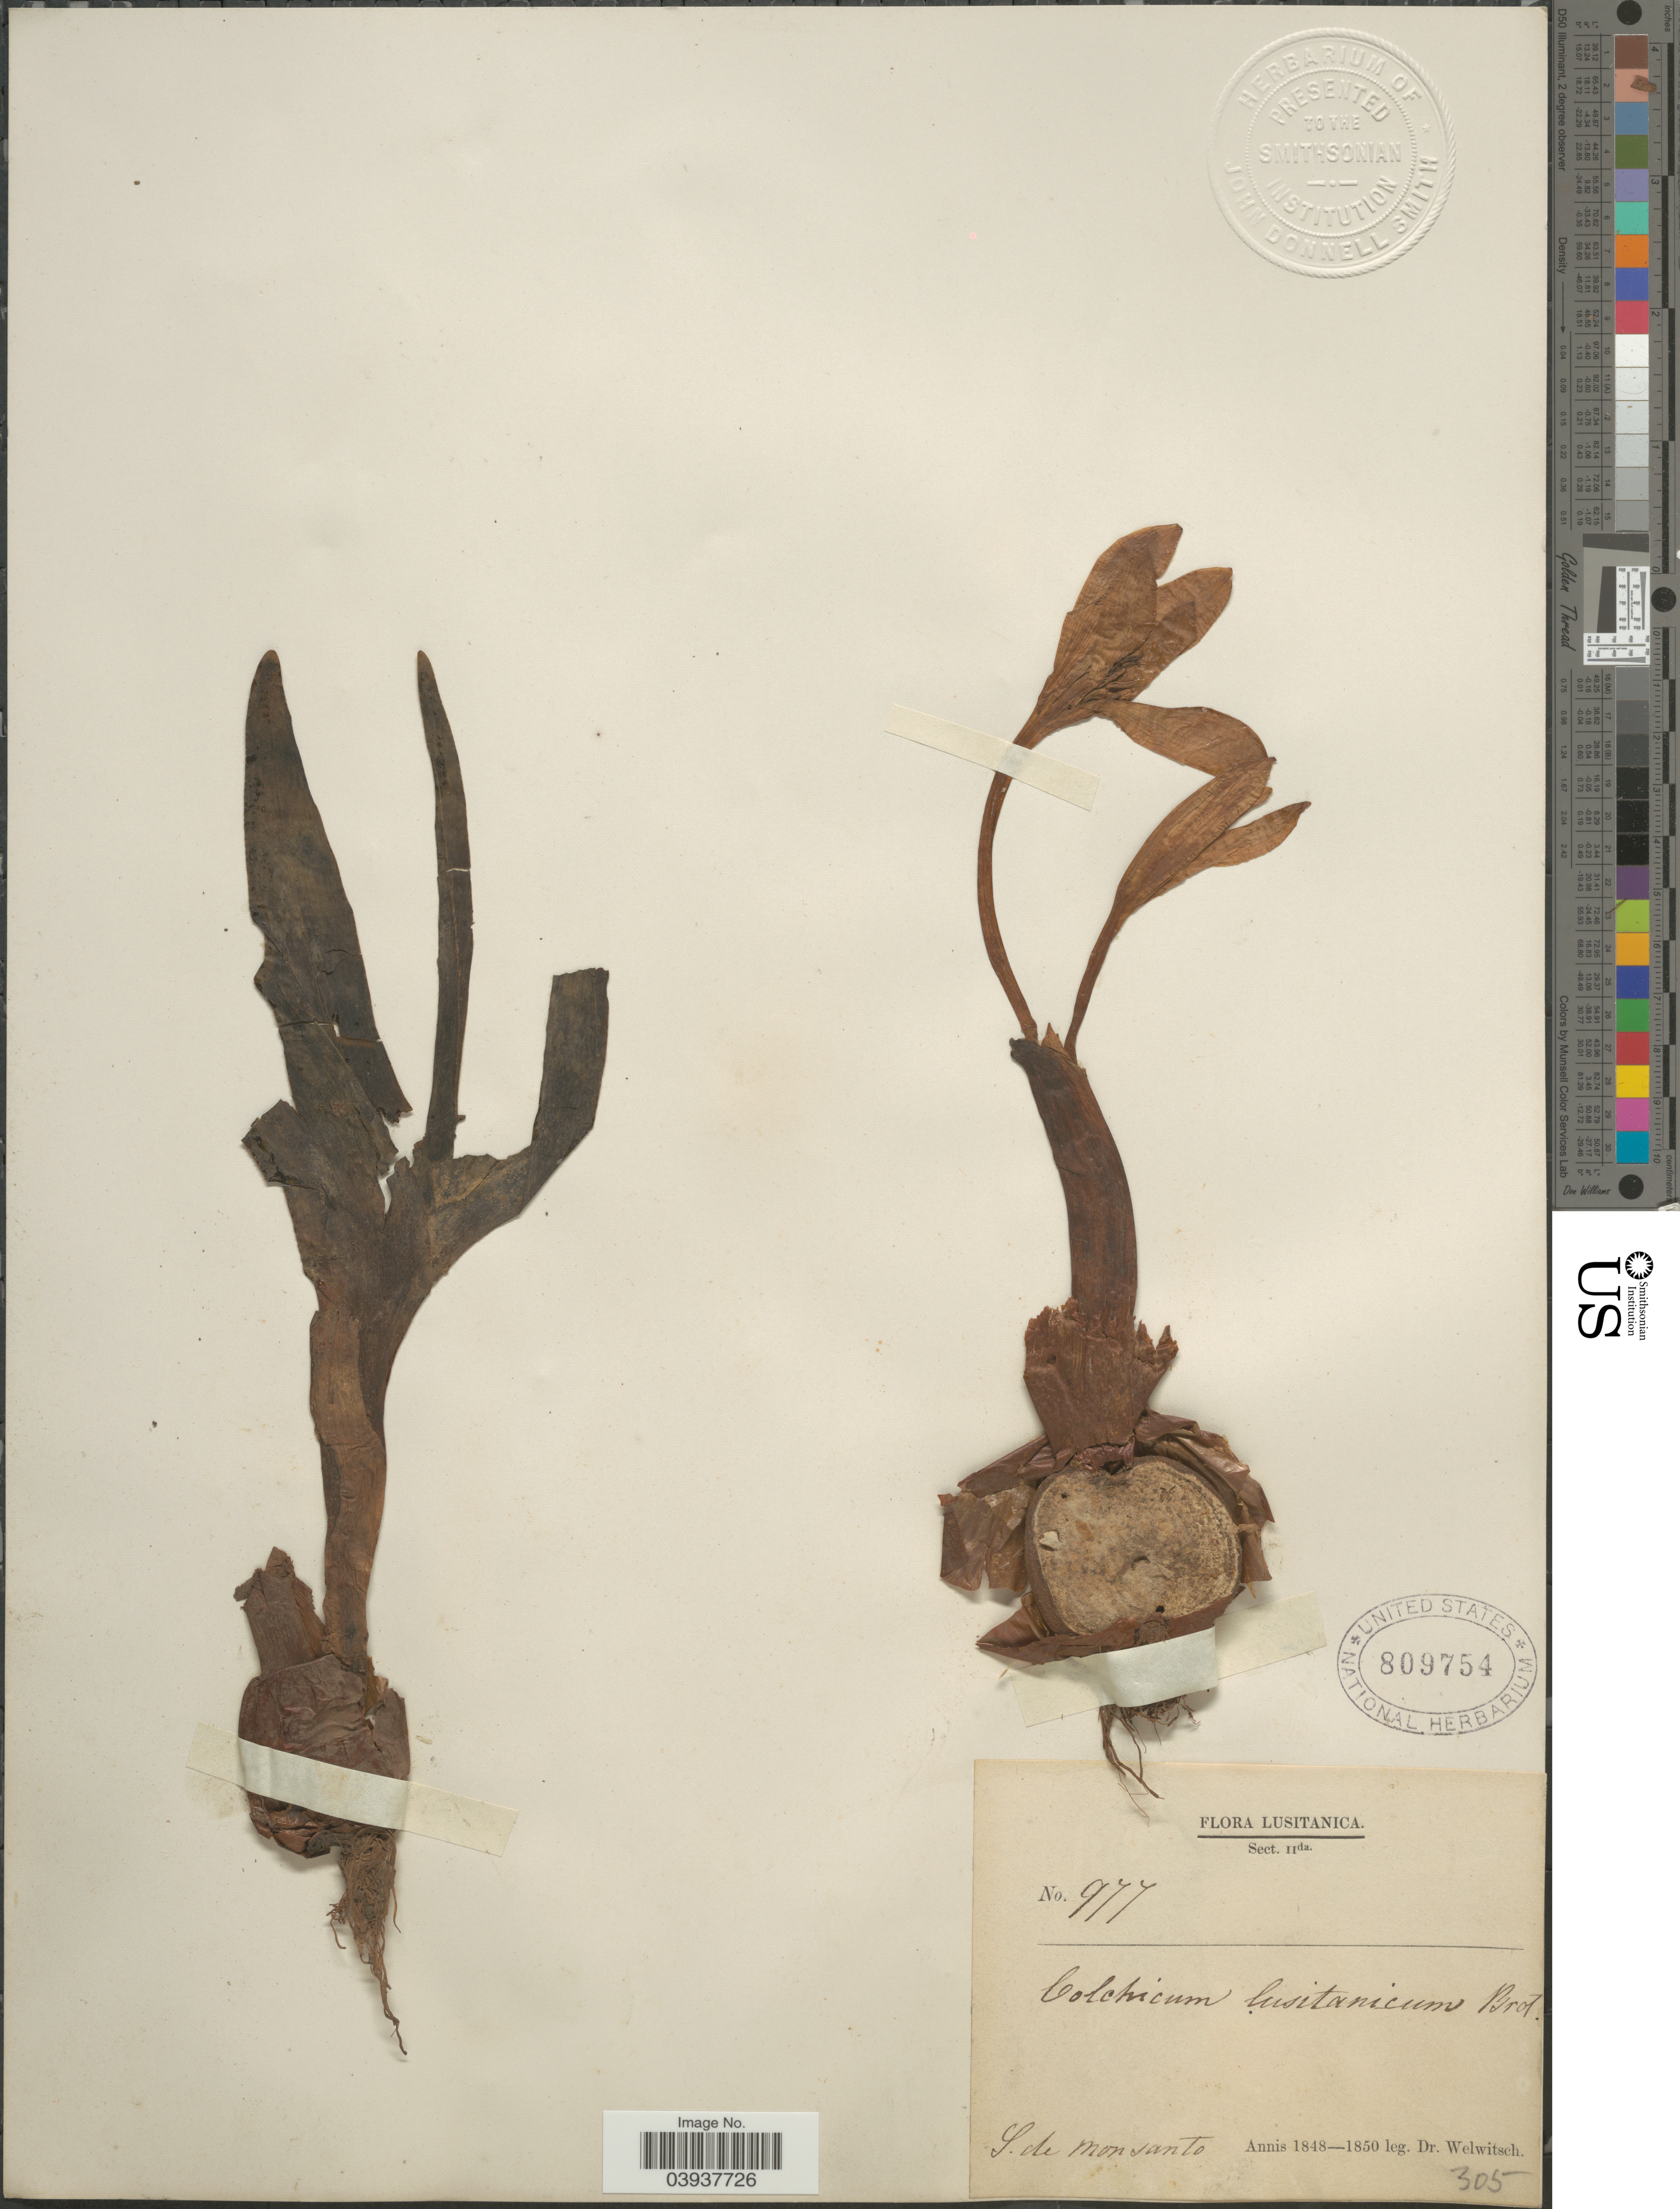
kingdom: Plantae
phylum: Tracheophyta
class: Liliopsida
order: Liliales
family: Colchicaceae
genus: Colchicum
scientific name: Colchicum lusitanum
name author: Brot.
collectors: -. Welwitsch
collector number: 977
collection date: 1848/1850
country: Portugal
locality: Lusitanica. S. de Monsanto.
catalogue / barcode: US 809754